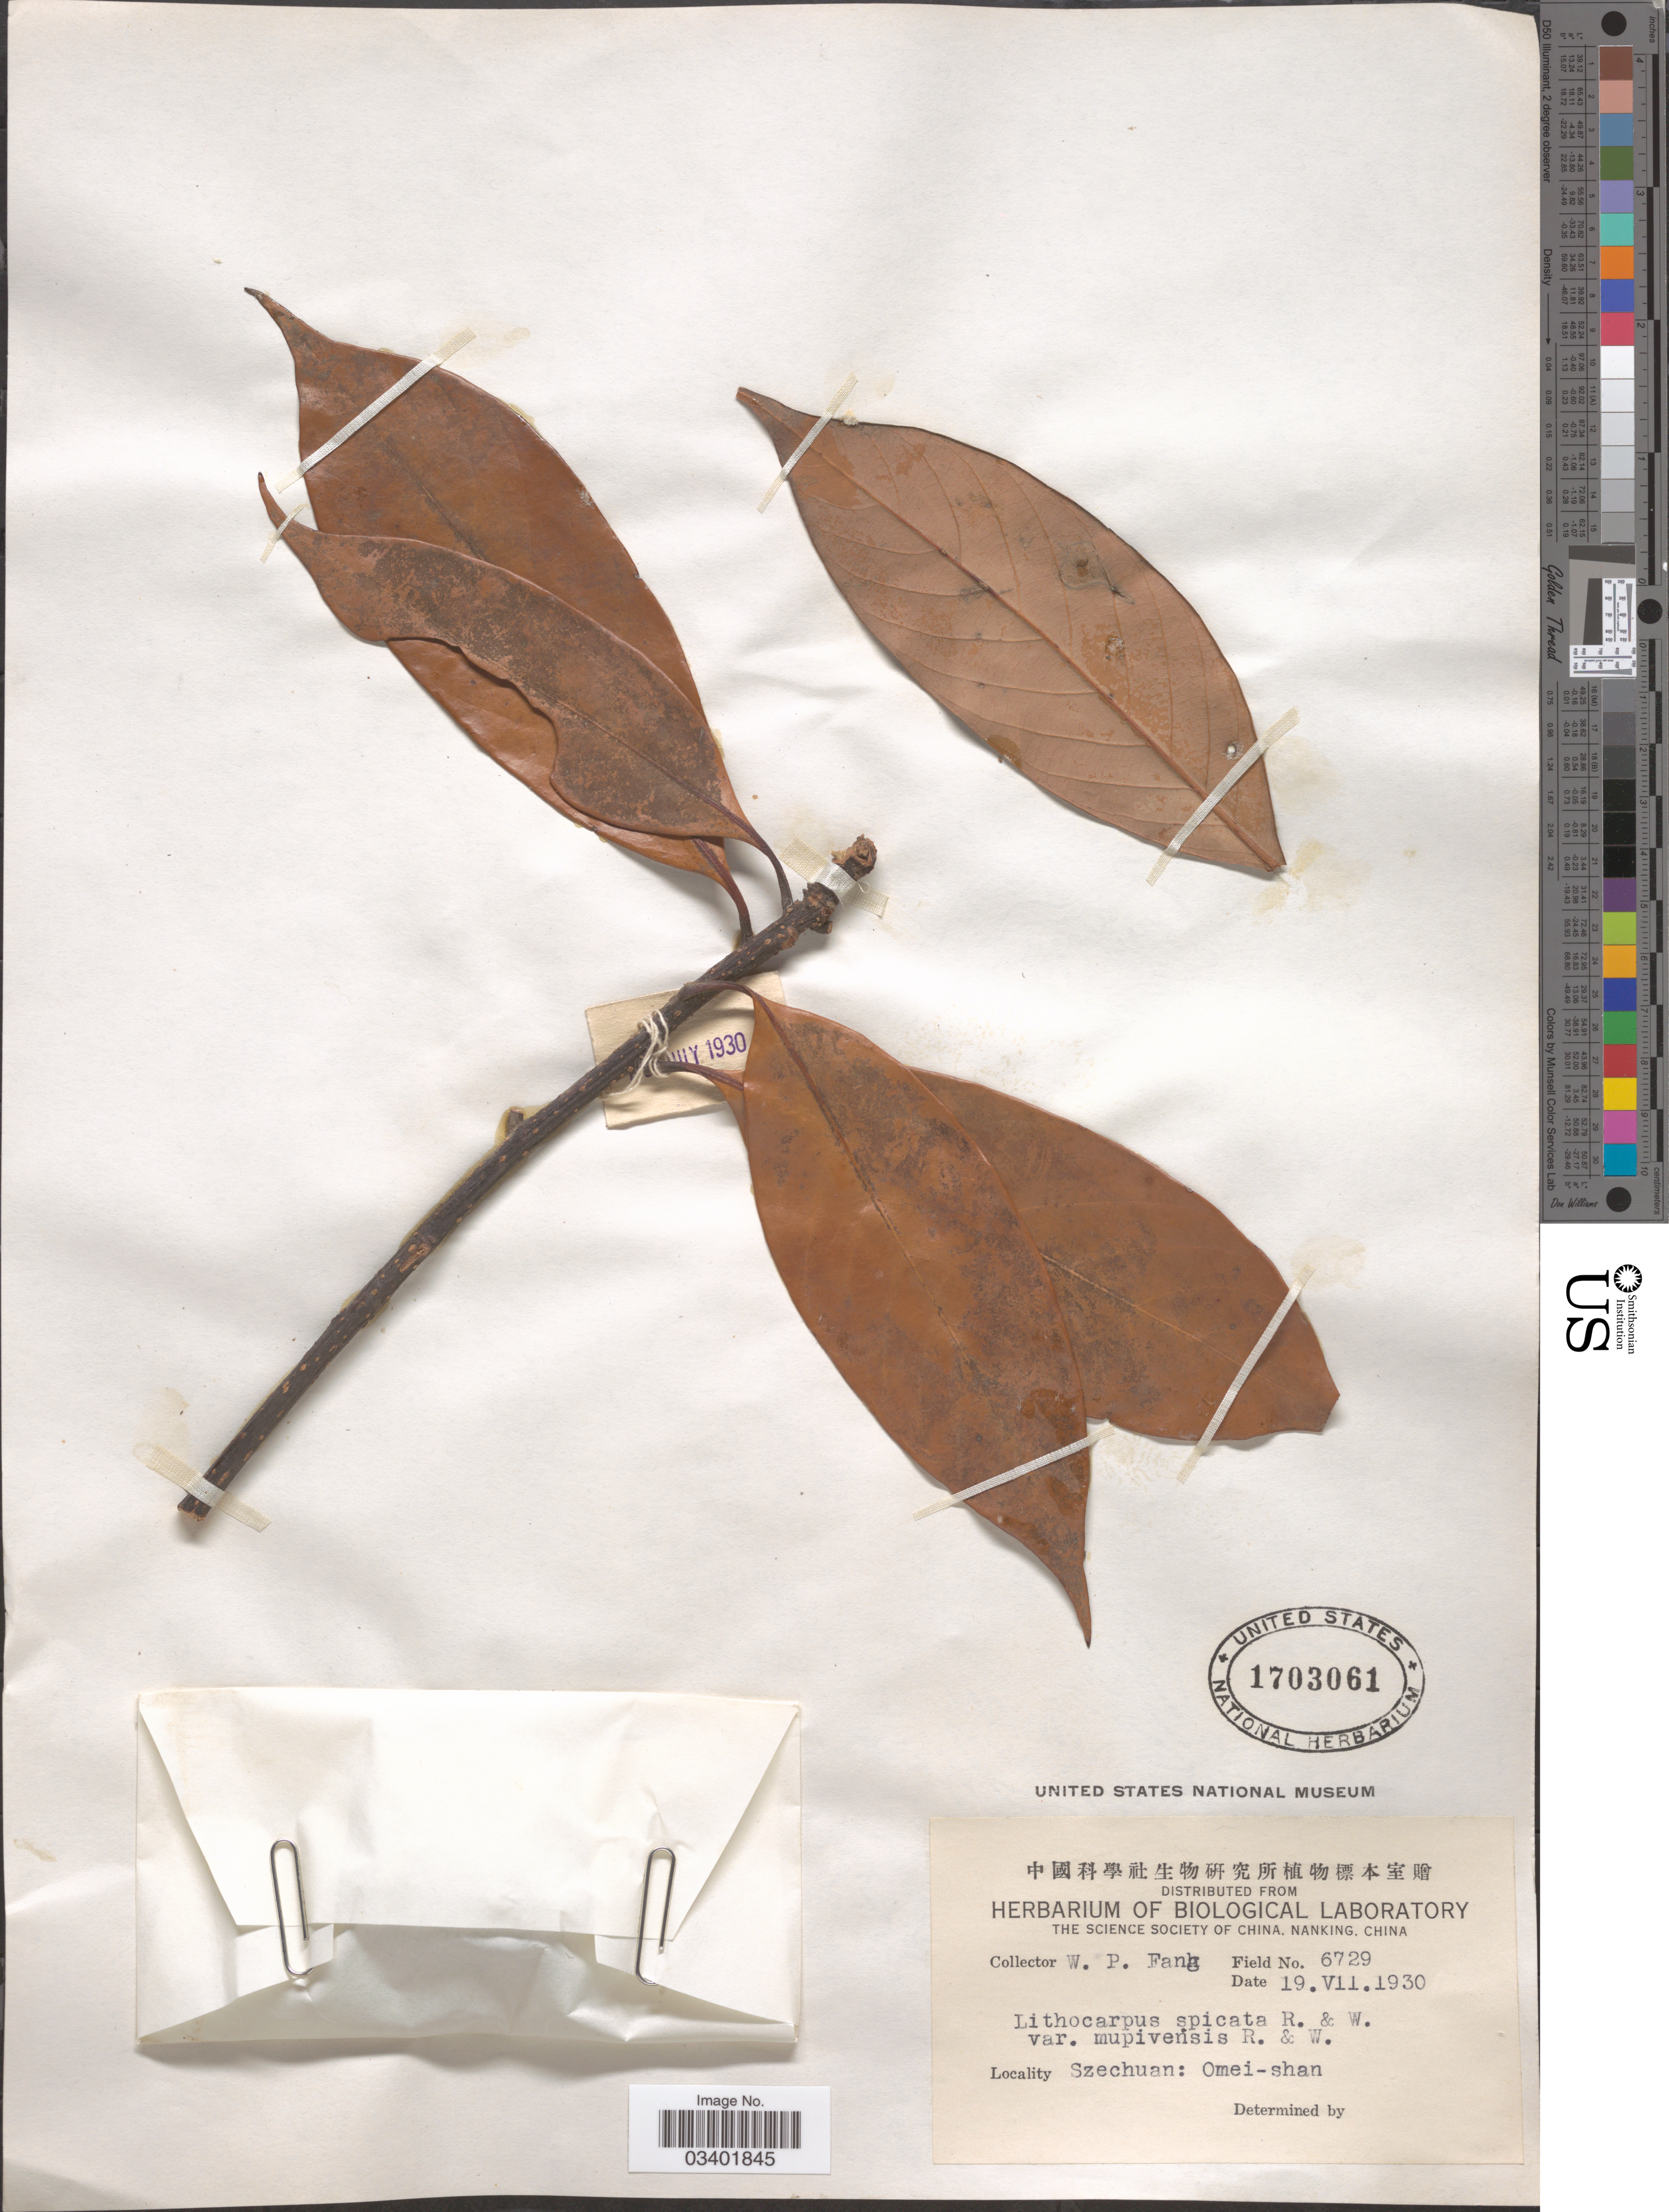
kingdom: Plantae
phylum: Tracheophyta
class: Magnoliopsida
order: Fagales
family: Fagaceae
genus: Lithocarpus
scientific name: Lithocarpus elegans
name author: (Blume) Hatus. ex Soepadmo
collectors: W. P. Fang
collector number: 6729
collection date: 1930-07-19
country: China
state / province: Sichuan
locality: Szechuan: Omei-shan.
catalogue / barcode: US 1703061